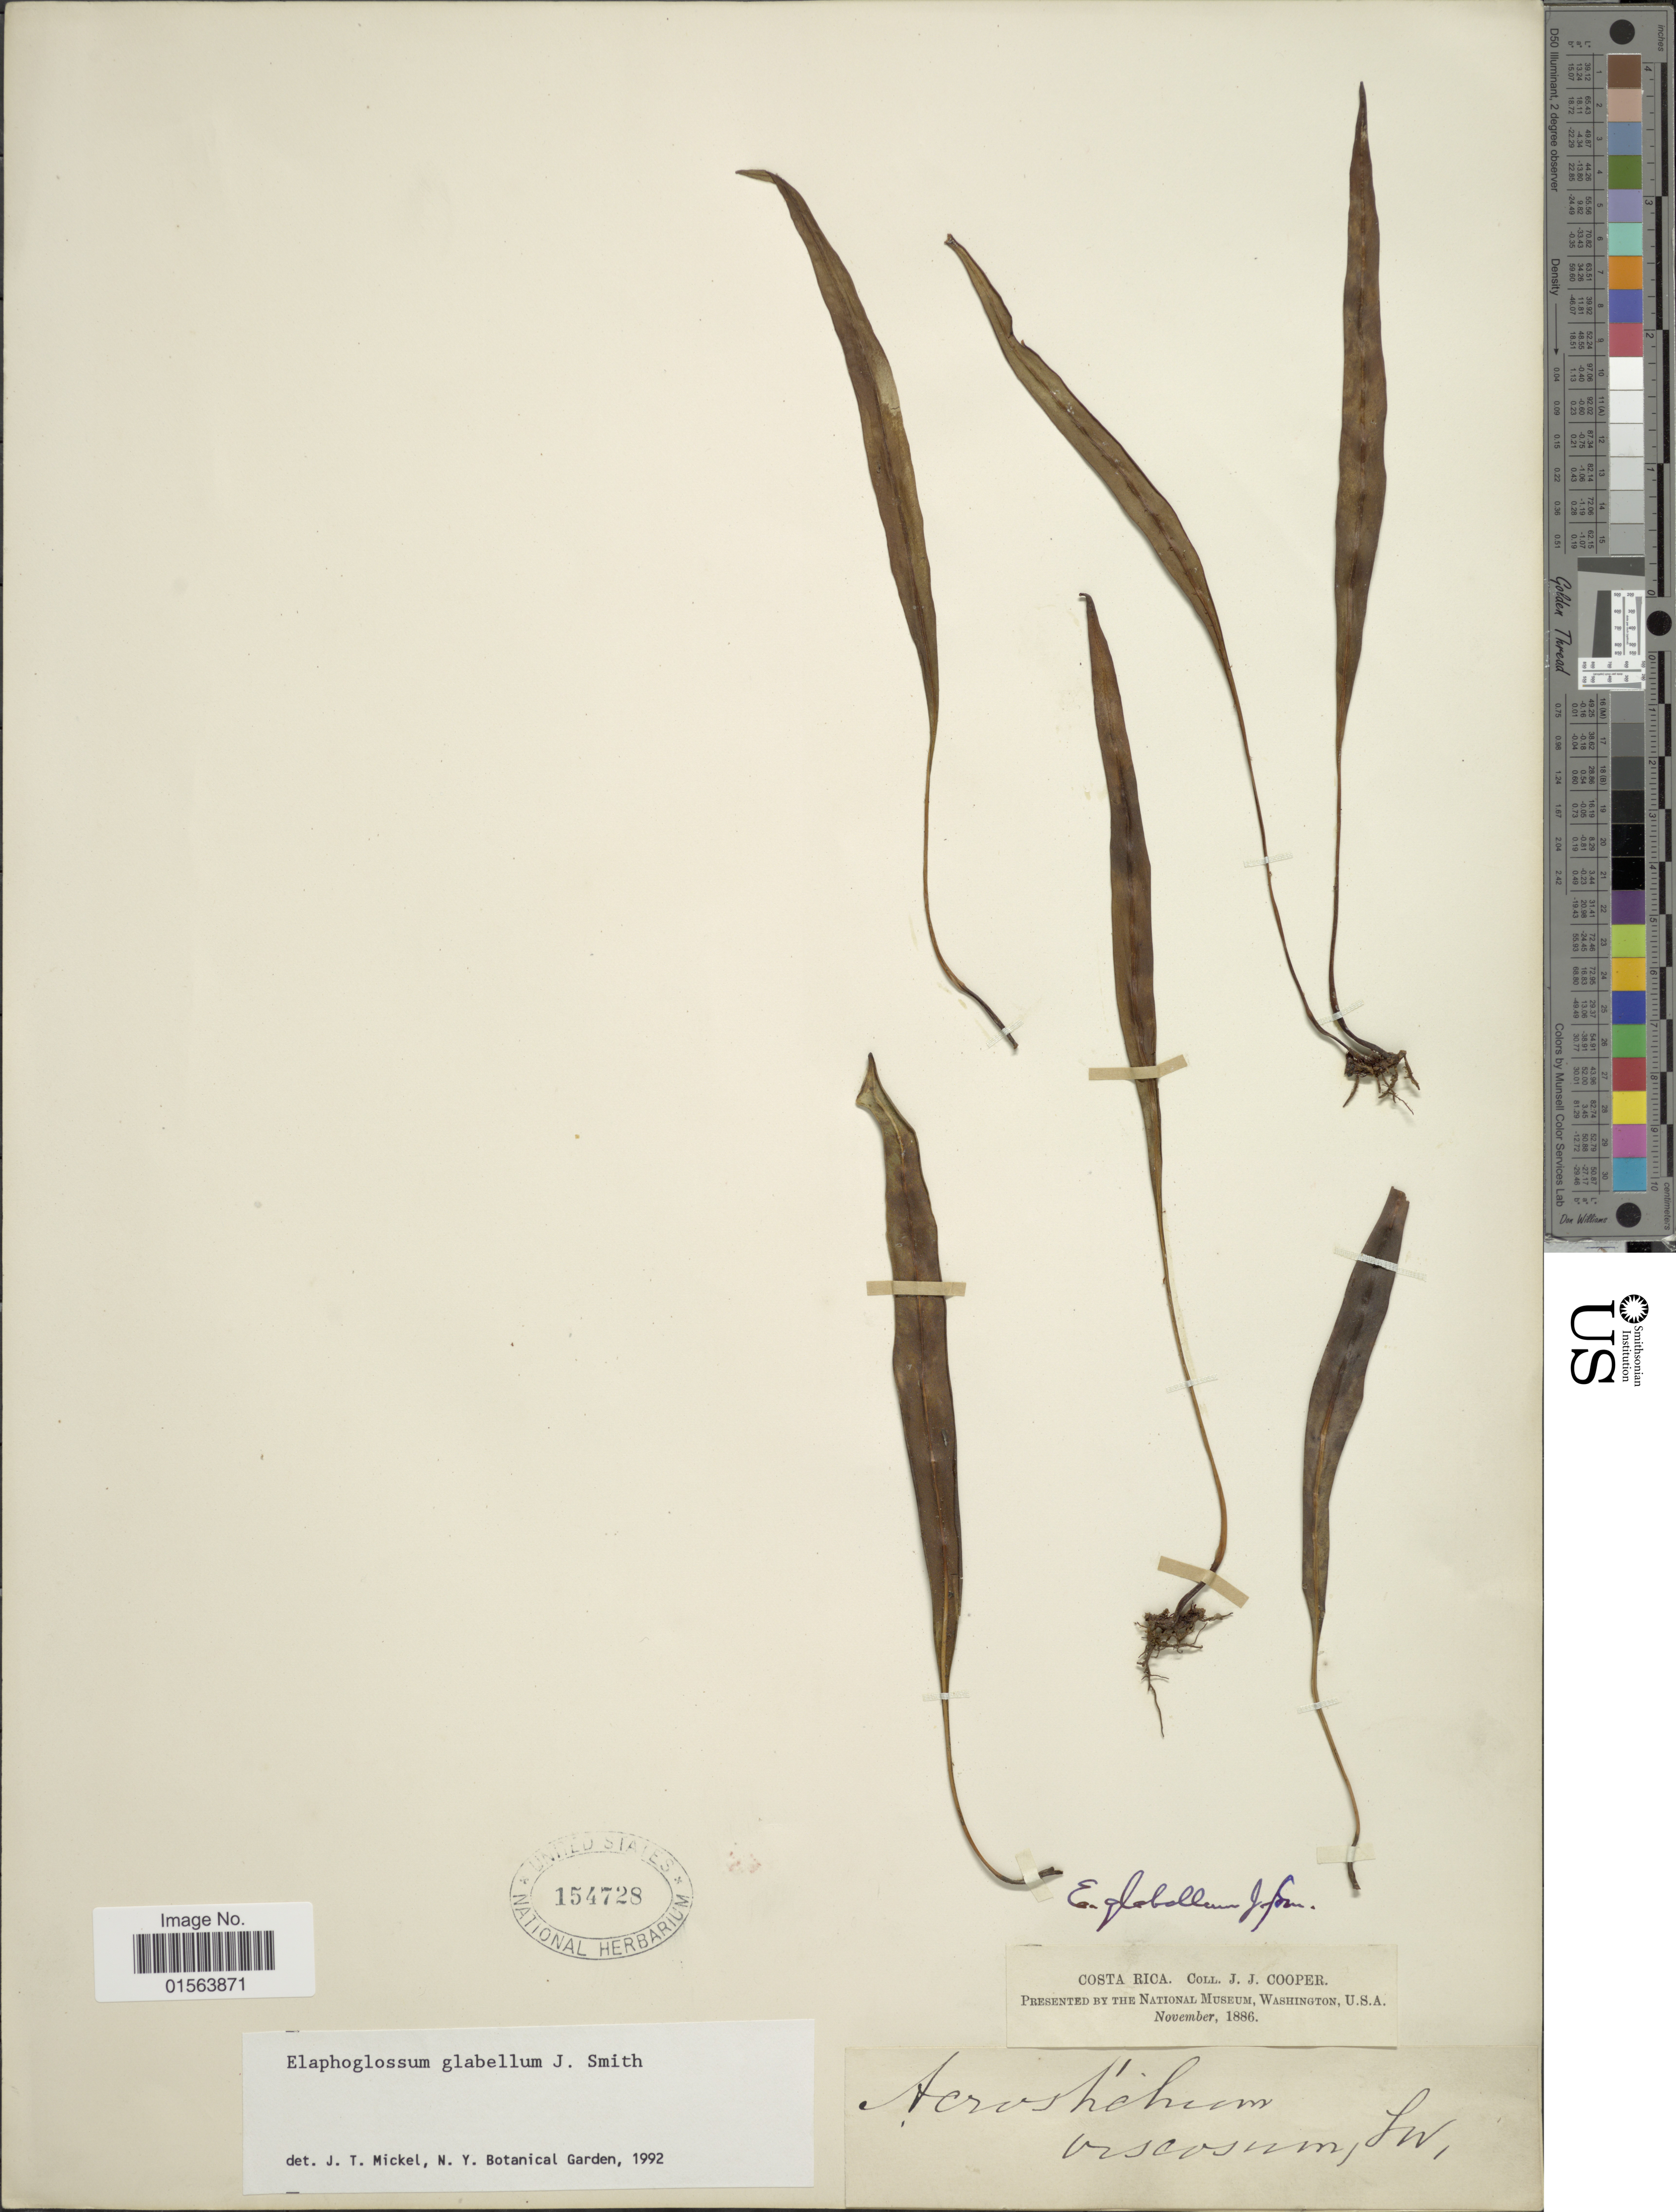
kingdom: Plantae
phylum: Tracheophyta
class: Polypodiopsida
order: Polypodiales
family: Dryopteridaceae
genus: Elaphoglossum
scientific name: Elaphoglossum glabellum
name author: J. Sm.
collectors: J. J. Cooper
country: Costa Rica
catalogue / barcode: US 154728